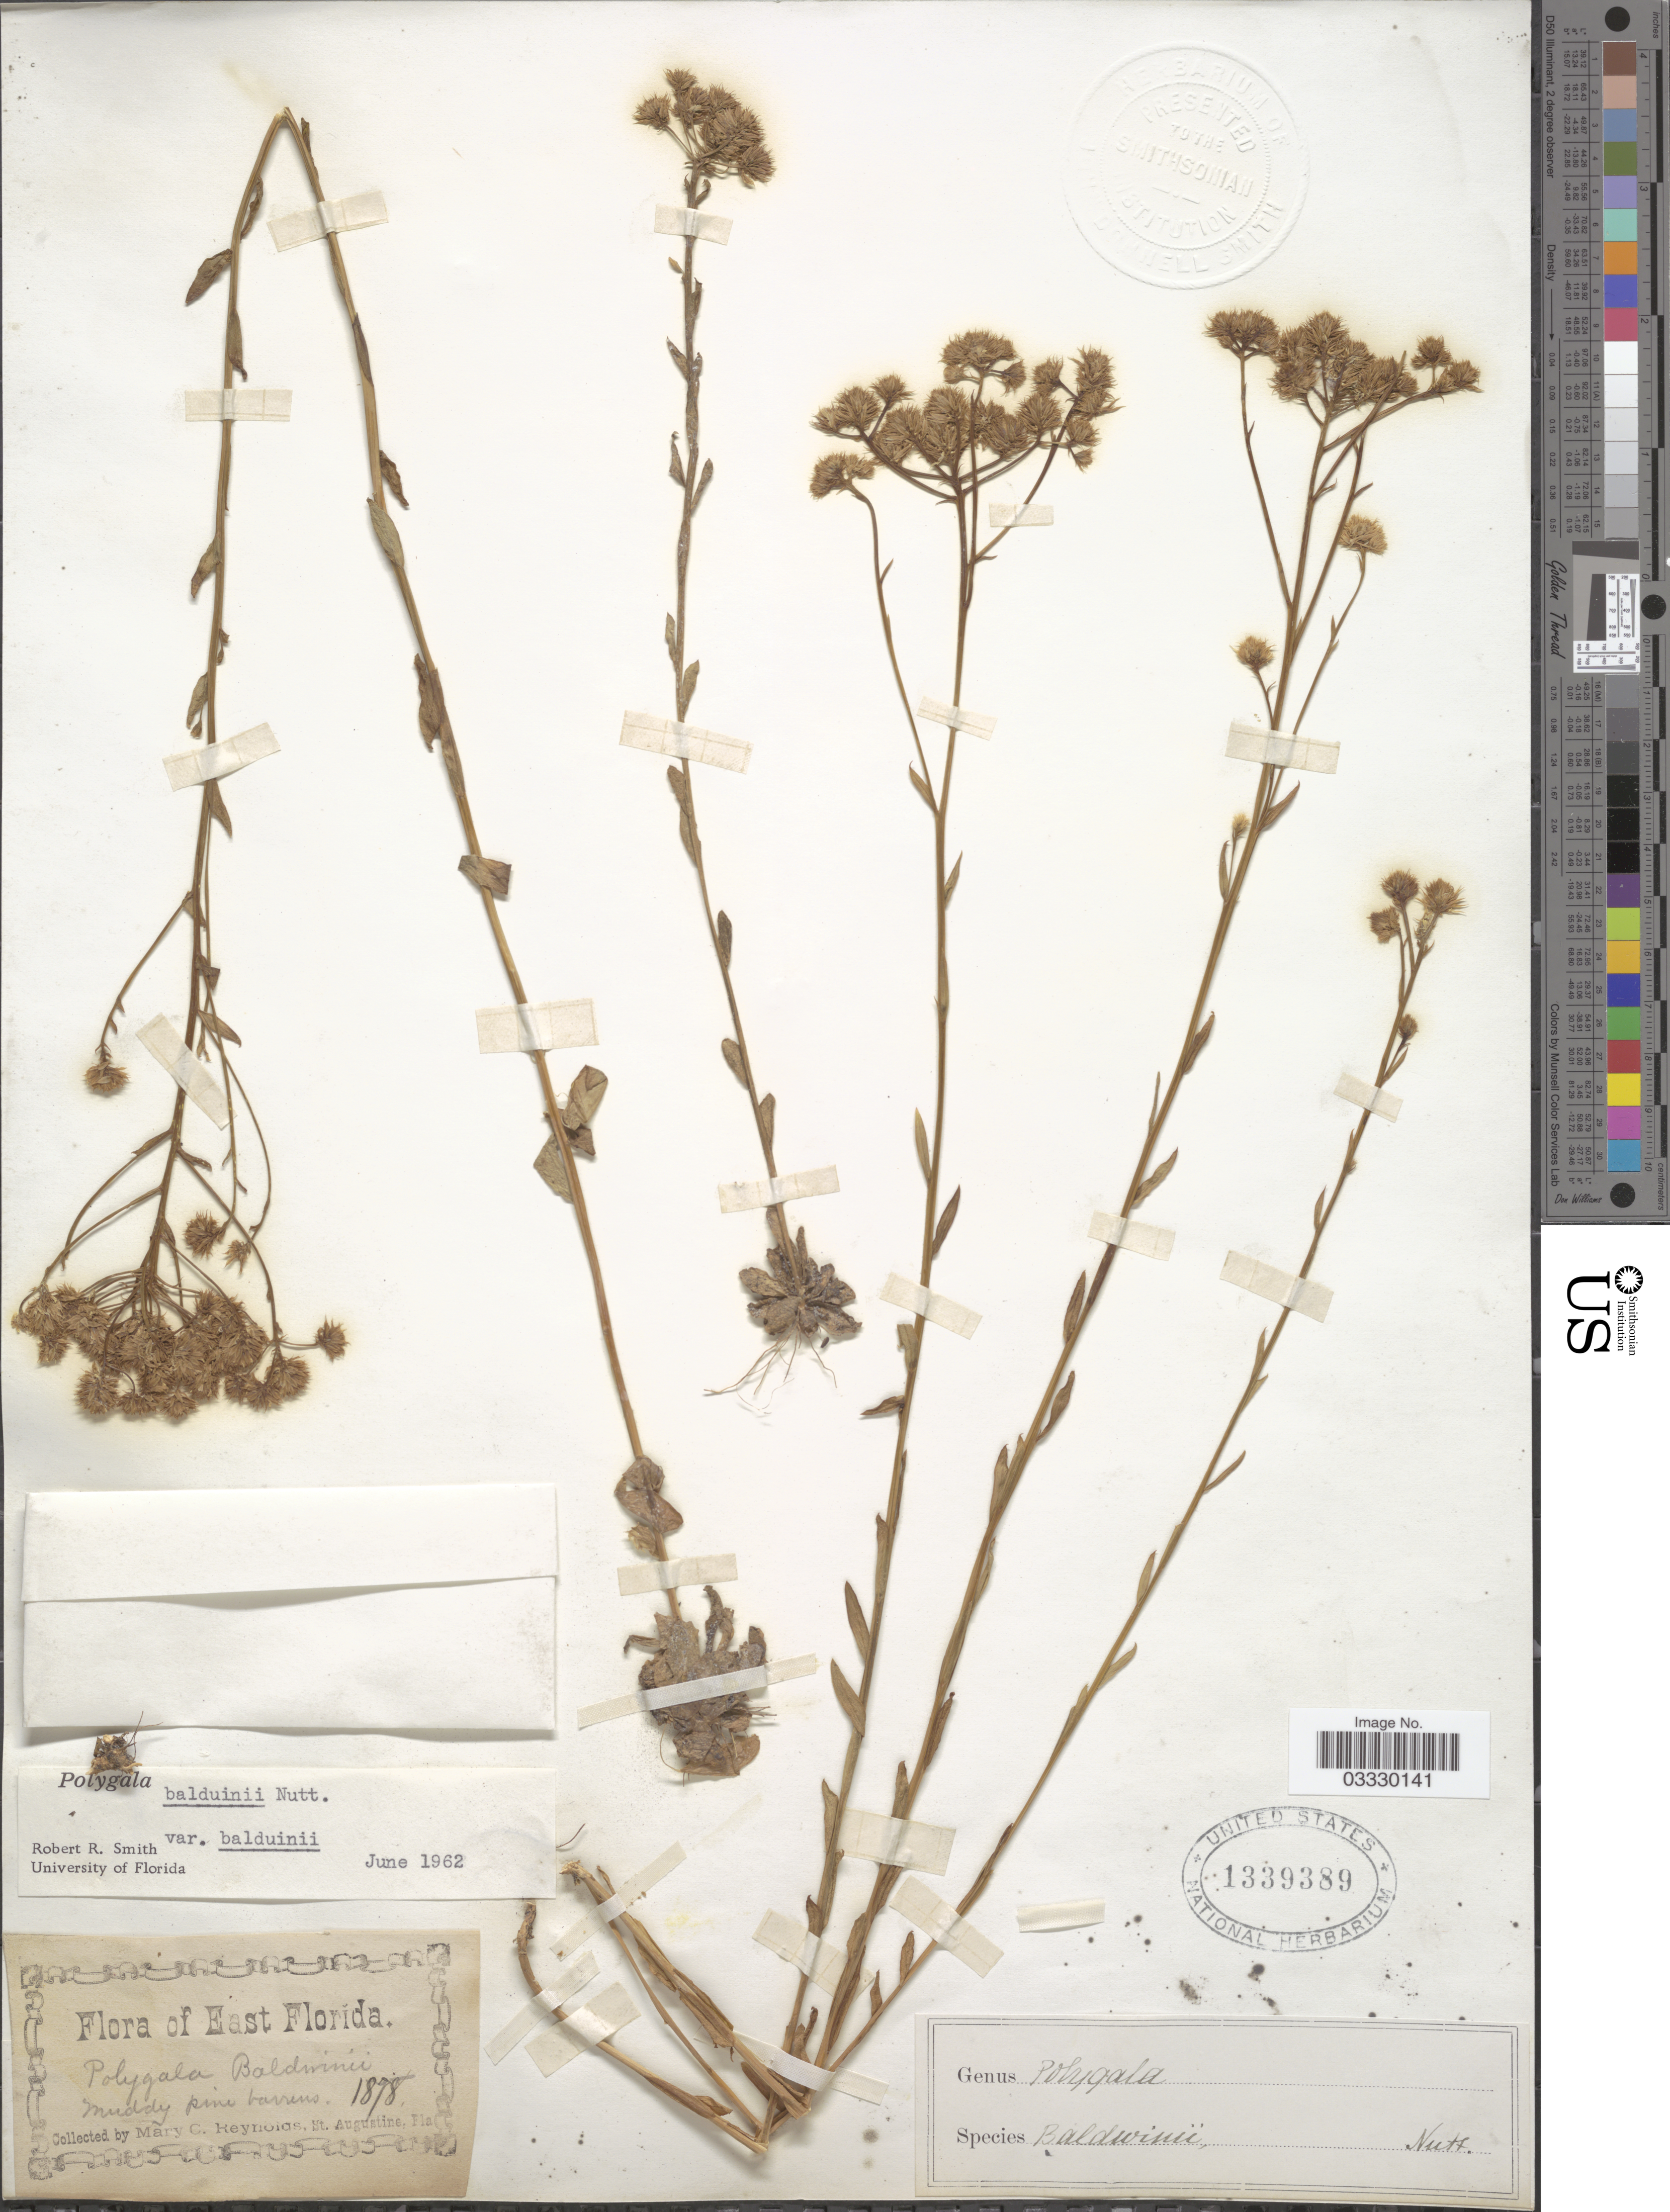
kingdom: Plantae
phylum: Tracheophyta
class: Magnoliopsida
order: Fabales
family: Polygalaceae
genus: Polygala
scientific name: Polygala balduinii var. balduinii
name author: Nutt.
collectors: M. Reynolds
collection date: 1878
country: United States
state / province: Florida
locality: East Florida.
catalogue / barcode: US 1339389